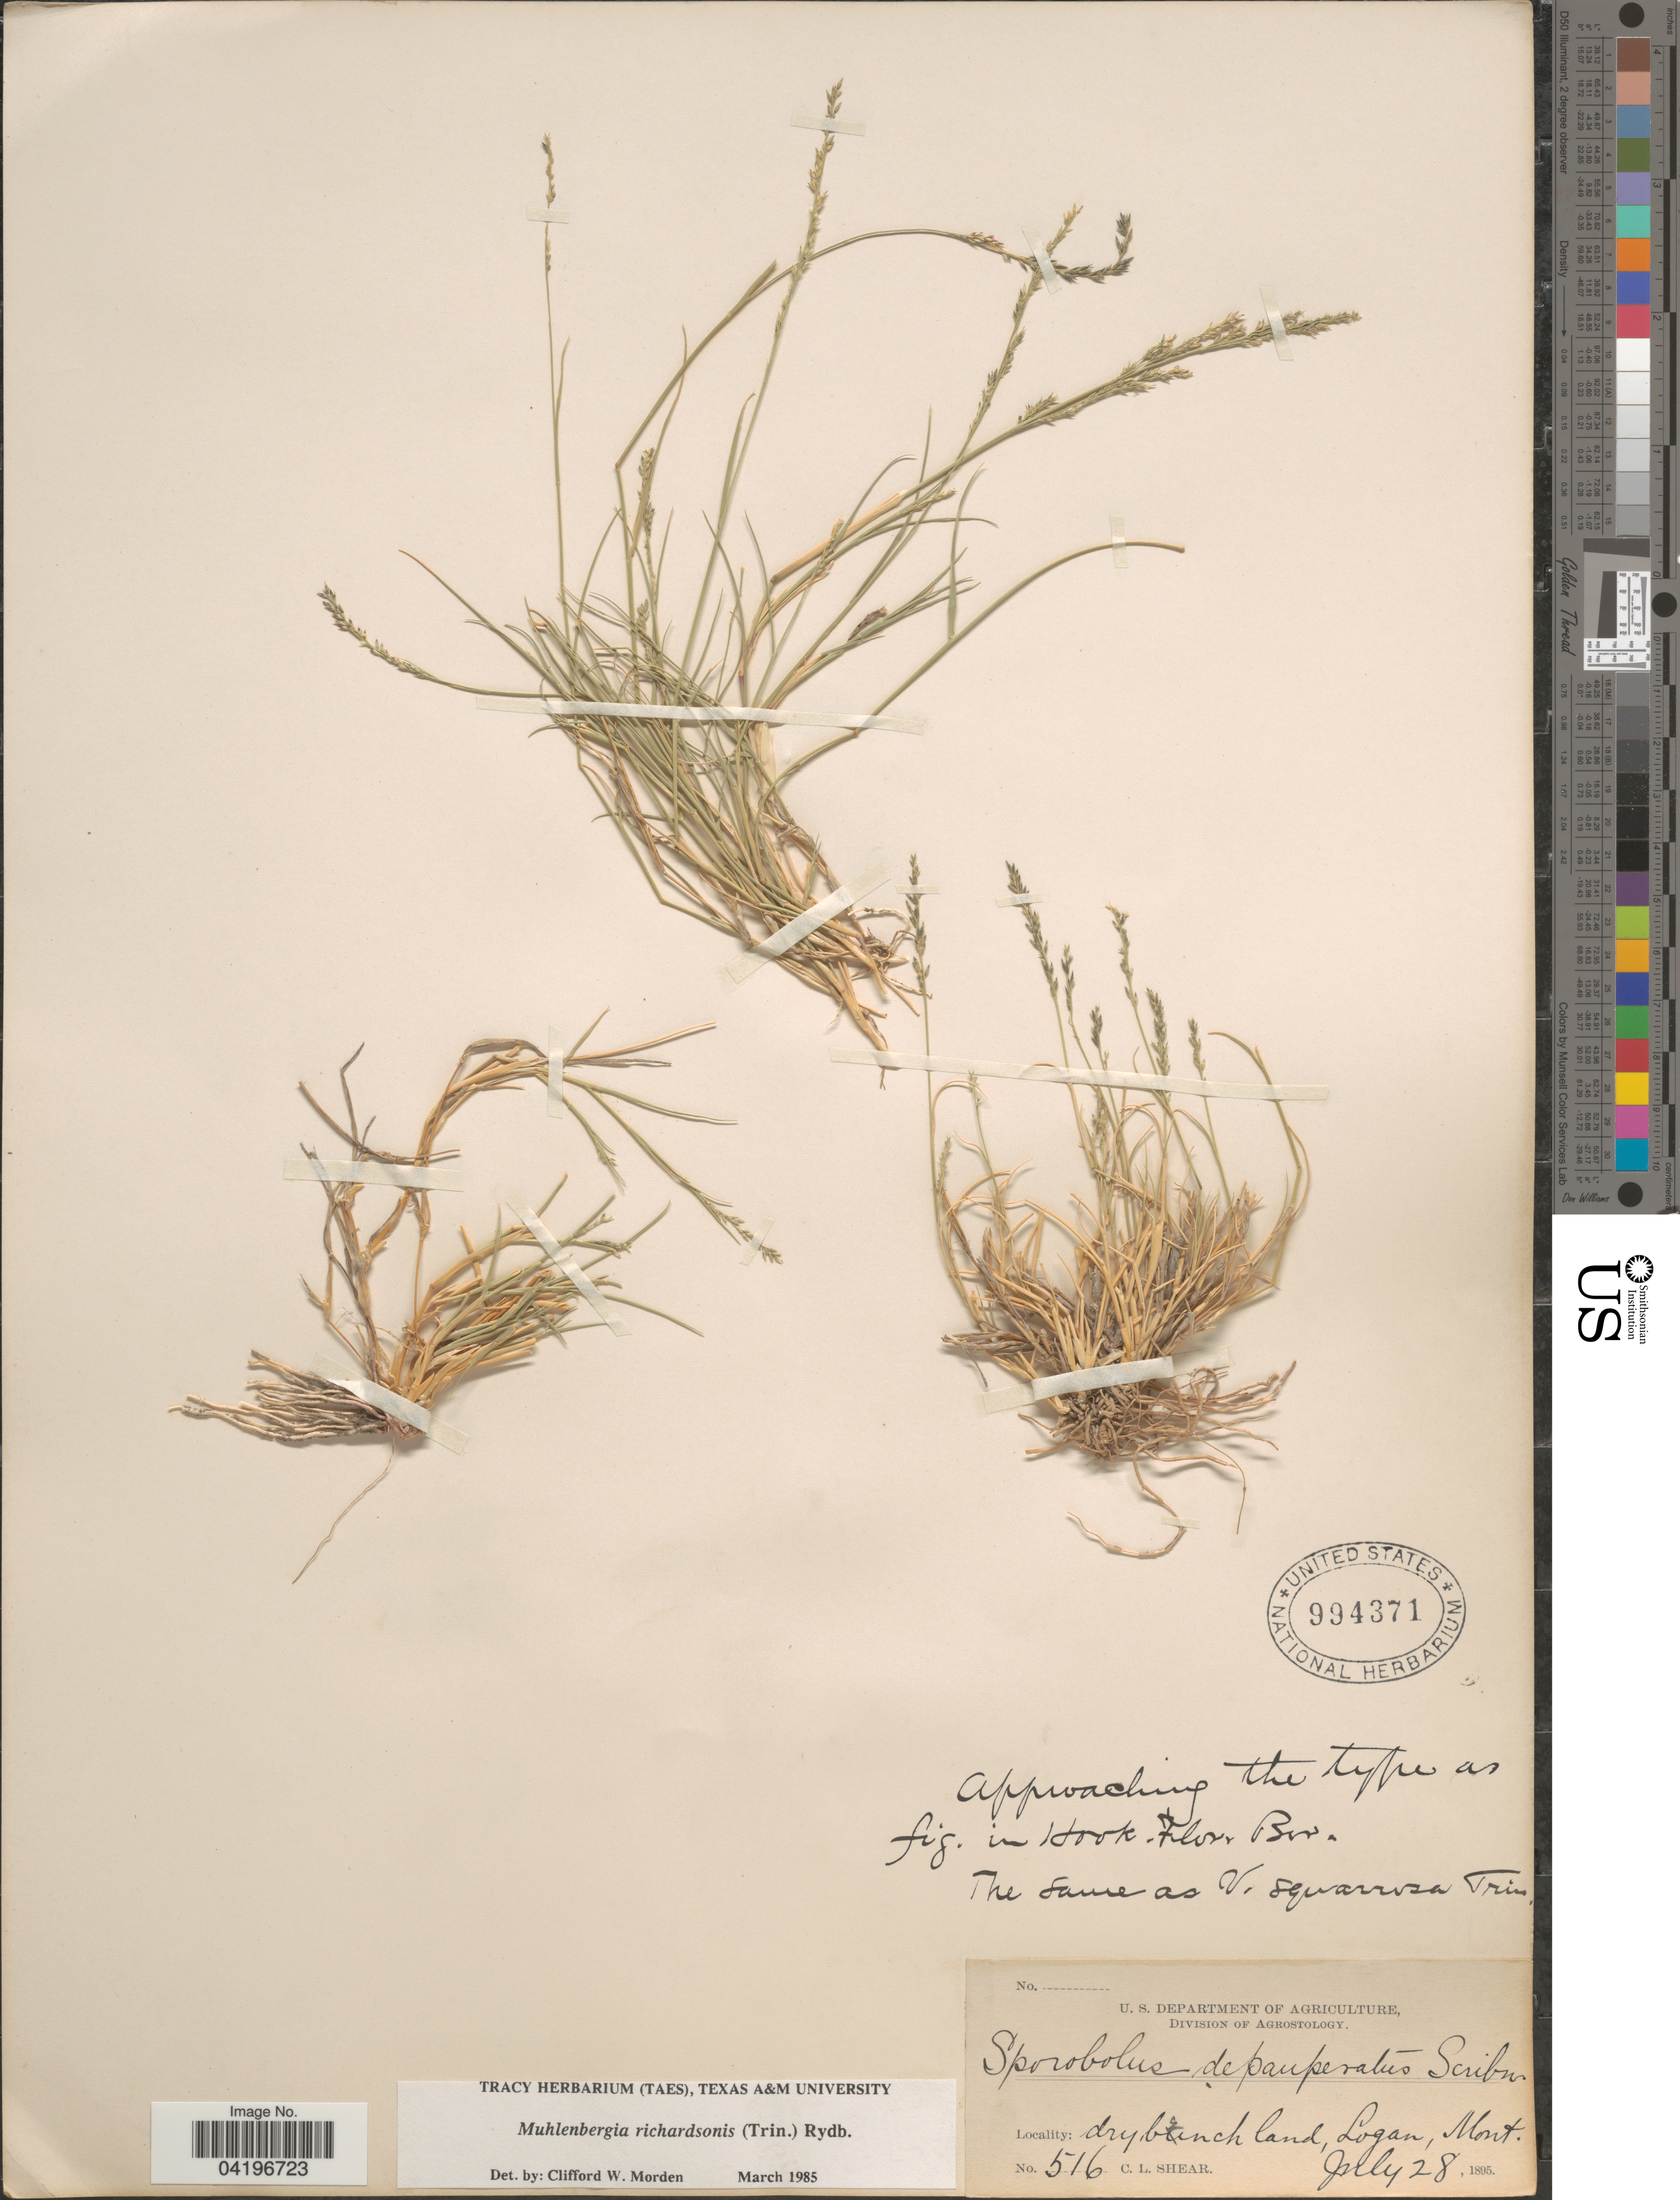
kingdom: Plantae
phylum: Tracheophyta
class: Liliopsida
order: Poales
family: Poaceae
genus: Muhlenbergia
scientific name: Muhlenbergia richardsonis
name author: (Trin.) Rydb.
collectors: C. L. Shear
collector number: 516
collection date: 1895-07-28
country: United States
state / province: Montana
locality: Logan.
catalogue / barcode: US 994371